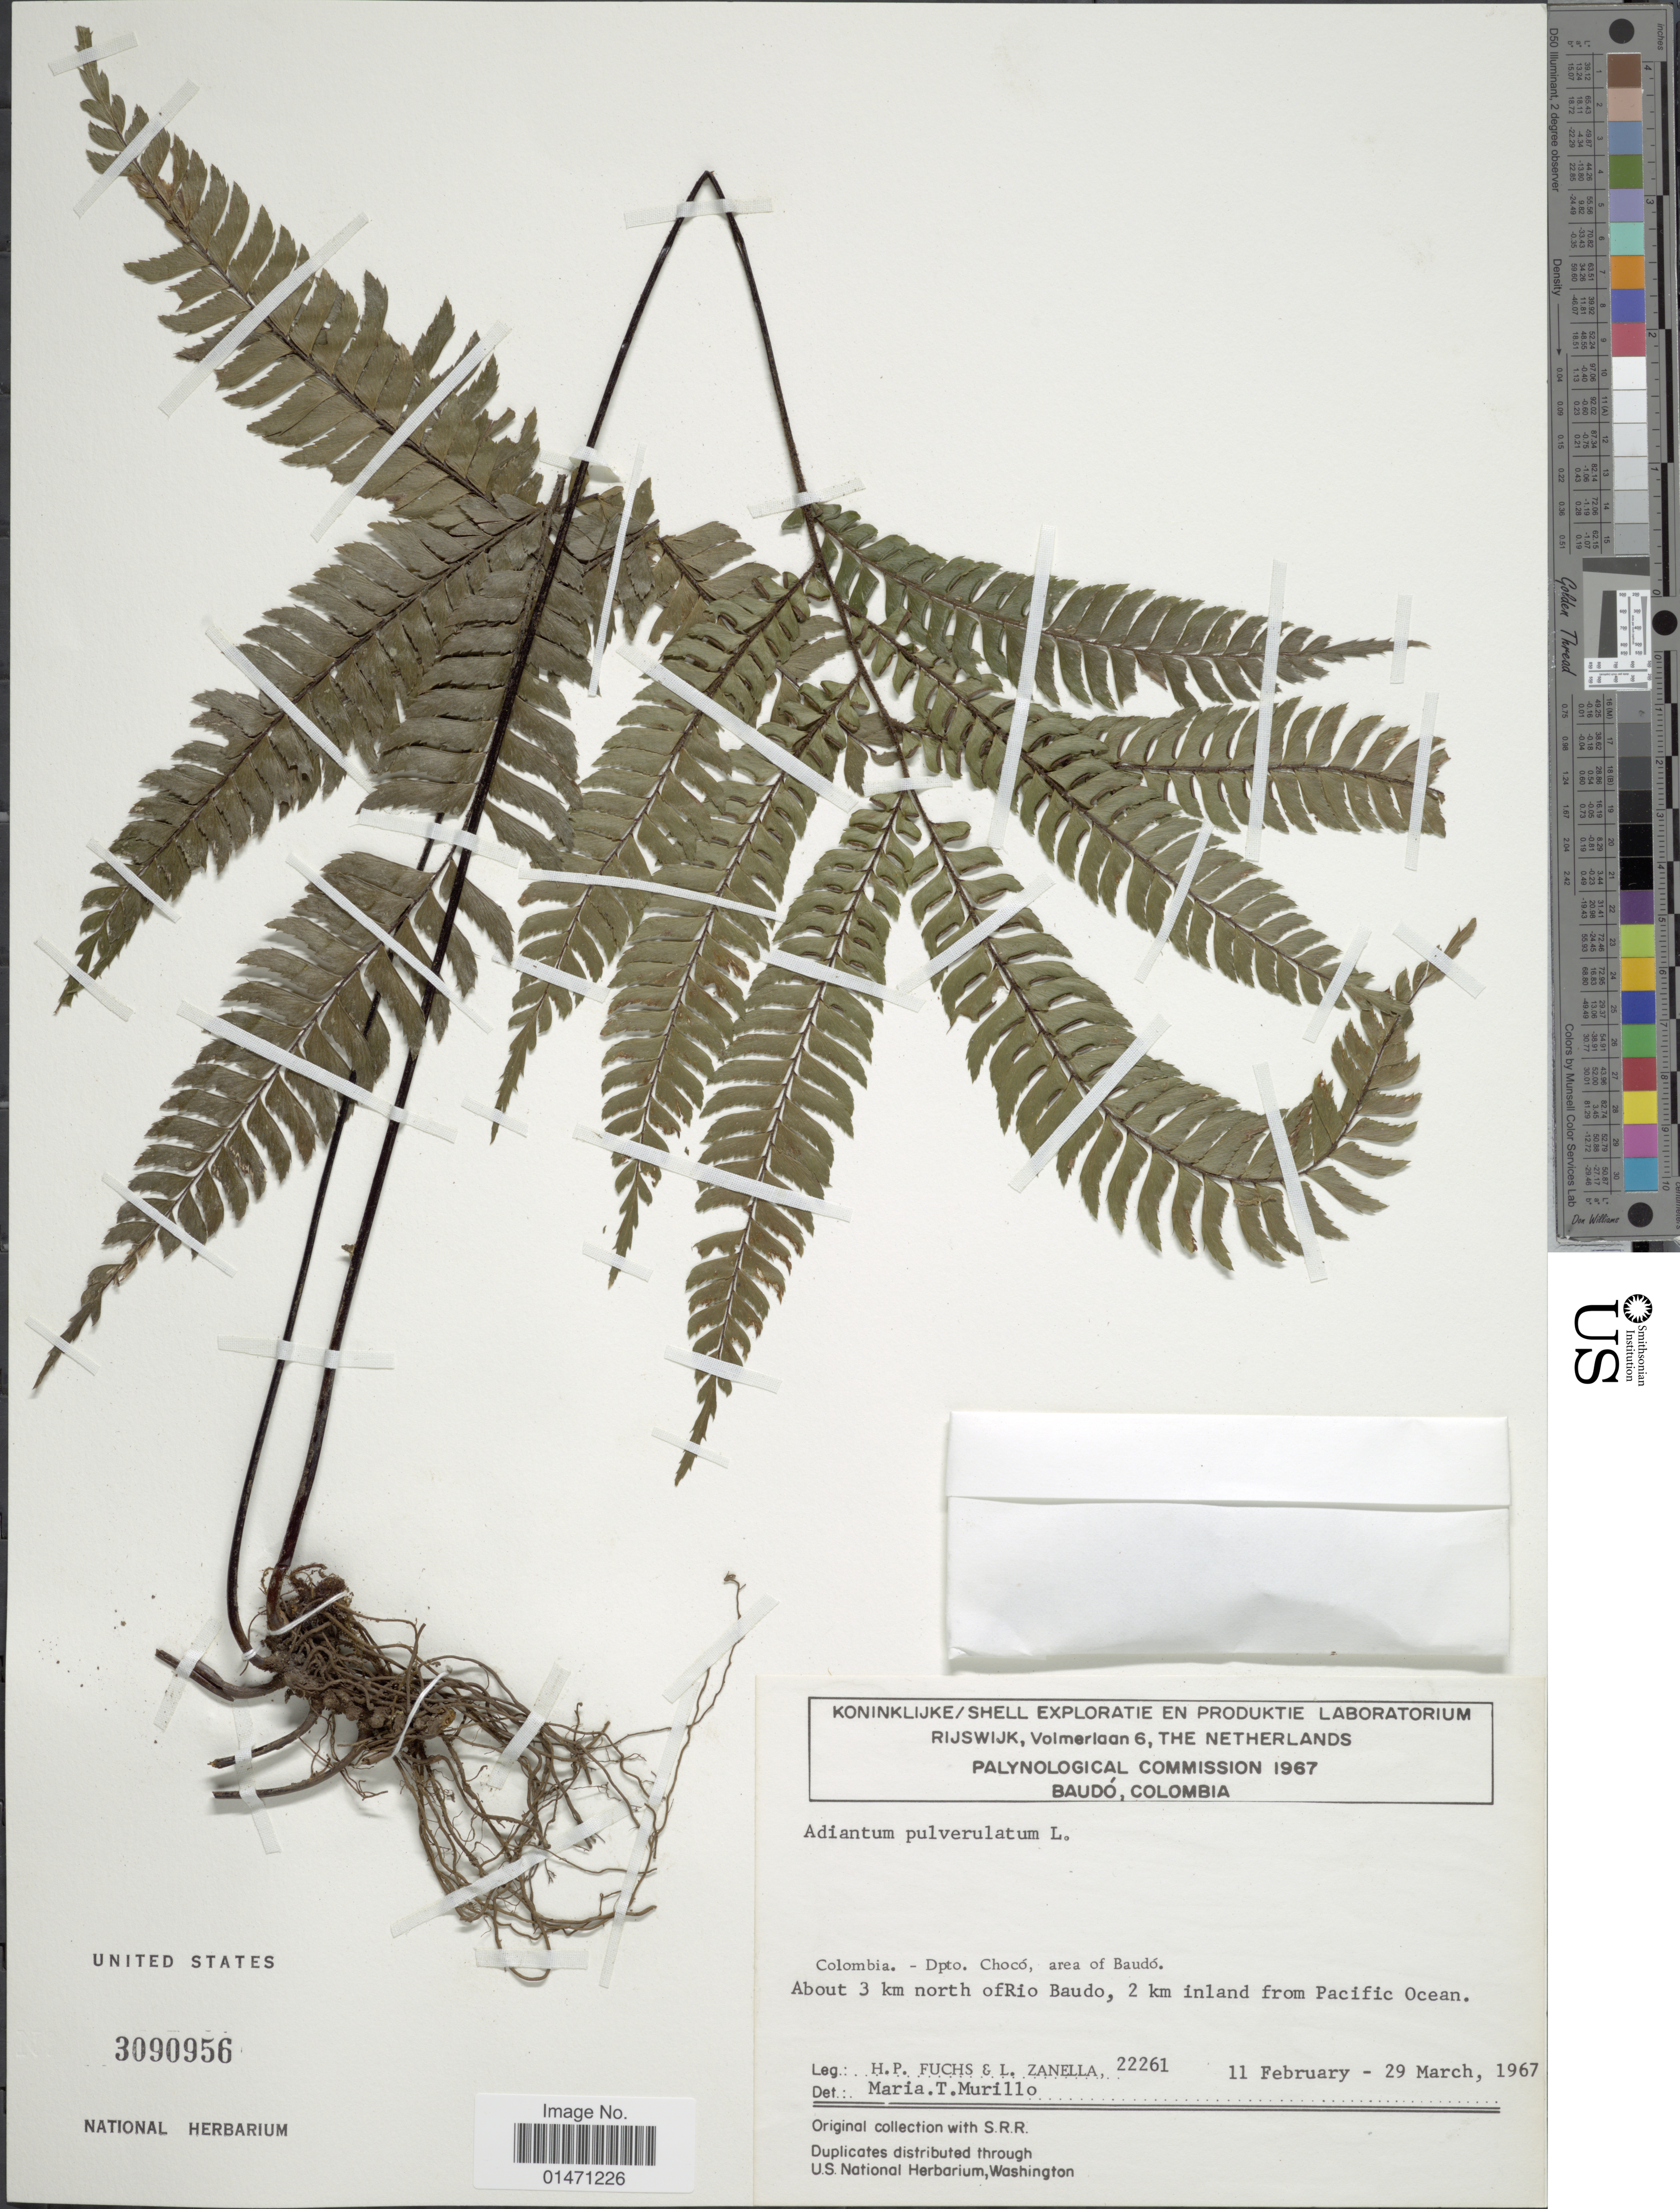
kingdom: Plantae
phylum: Tracheophyta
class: Polypodiopsida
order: Polypodiales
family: Pteridaceae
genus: Adiantum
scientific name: Adiantum pulverulentum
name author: L.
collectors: H. P. Fuchs & L. Zanella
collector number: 22261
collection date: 1967-02-11/1967-03-29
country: Colombia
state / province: Chocó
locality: Colombia.-Dpto. Chocó, area of Baudó, about 3km north of Rio Baudo, 2km inland from Pacific Ocean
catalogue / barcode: US 2090956